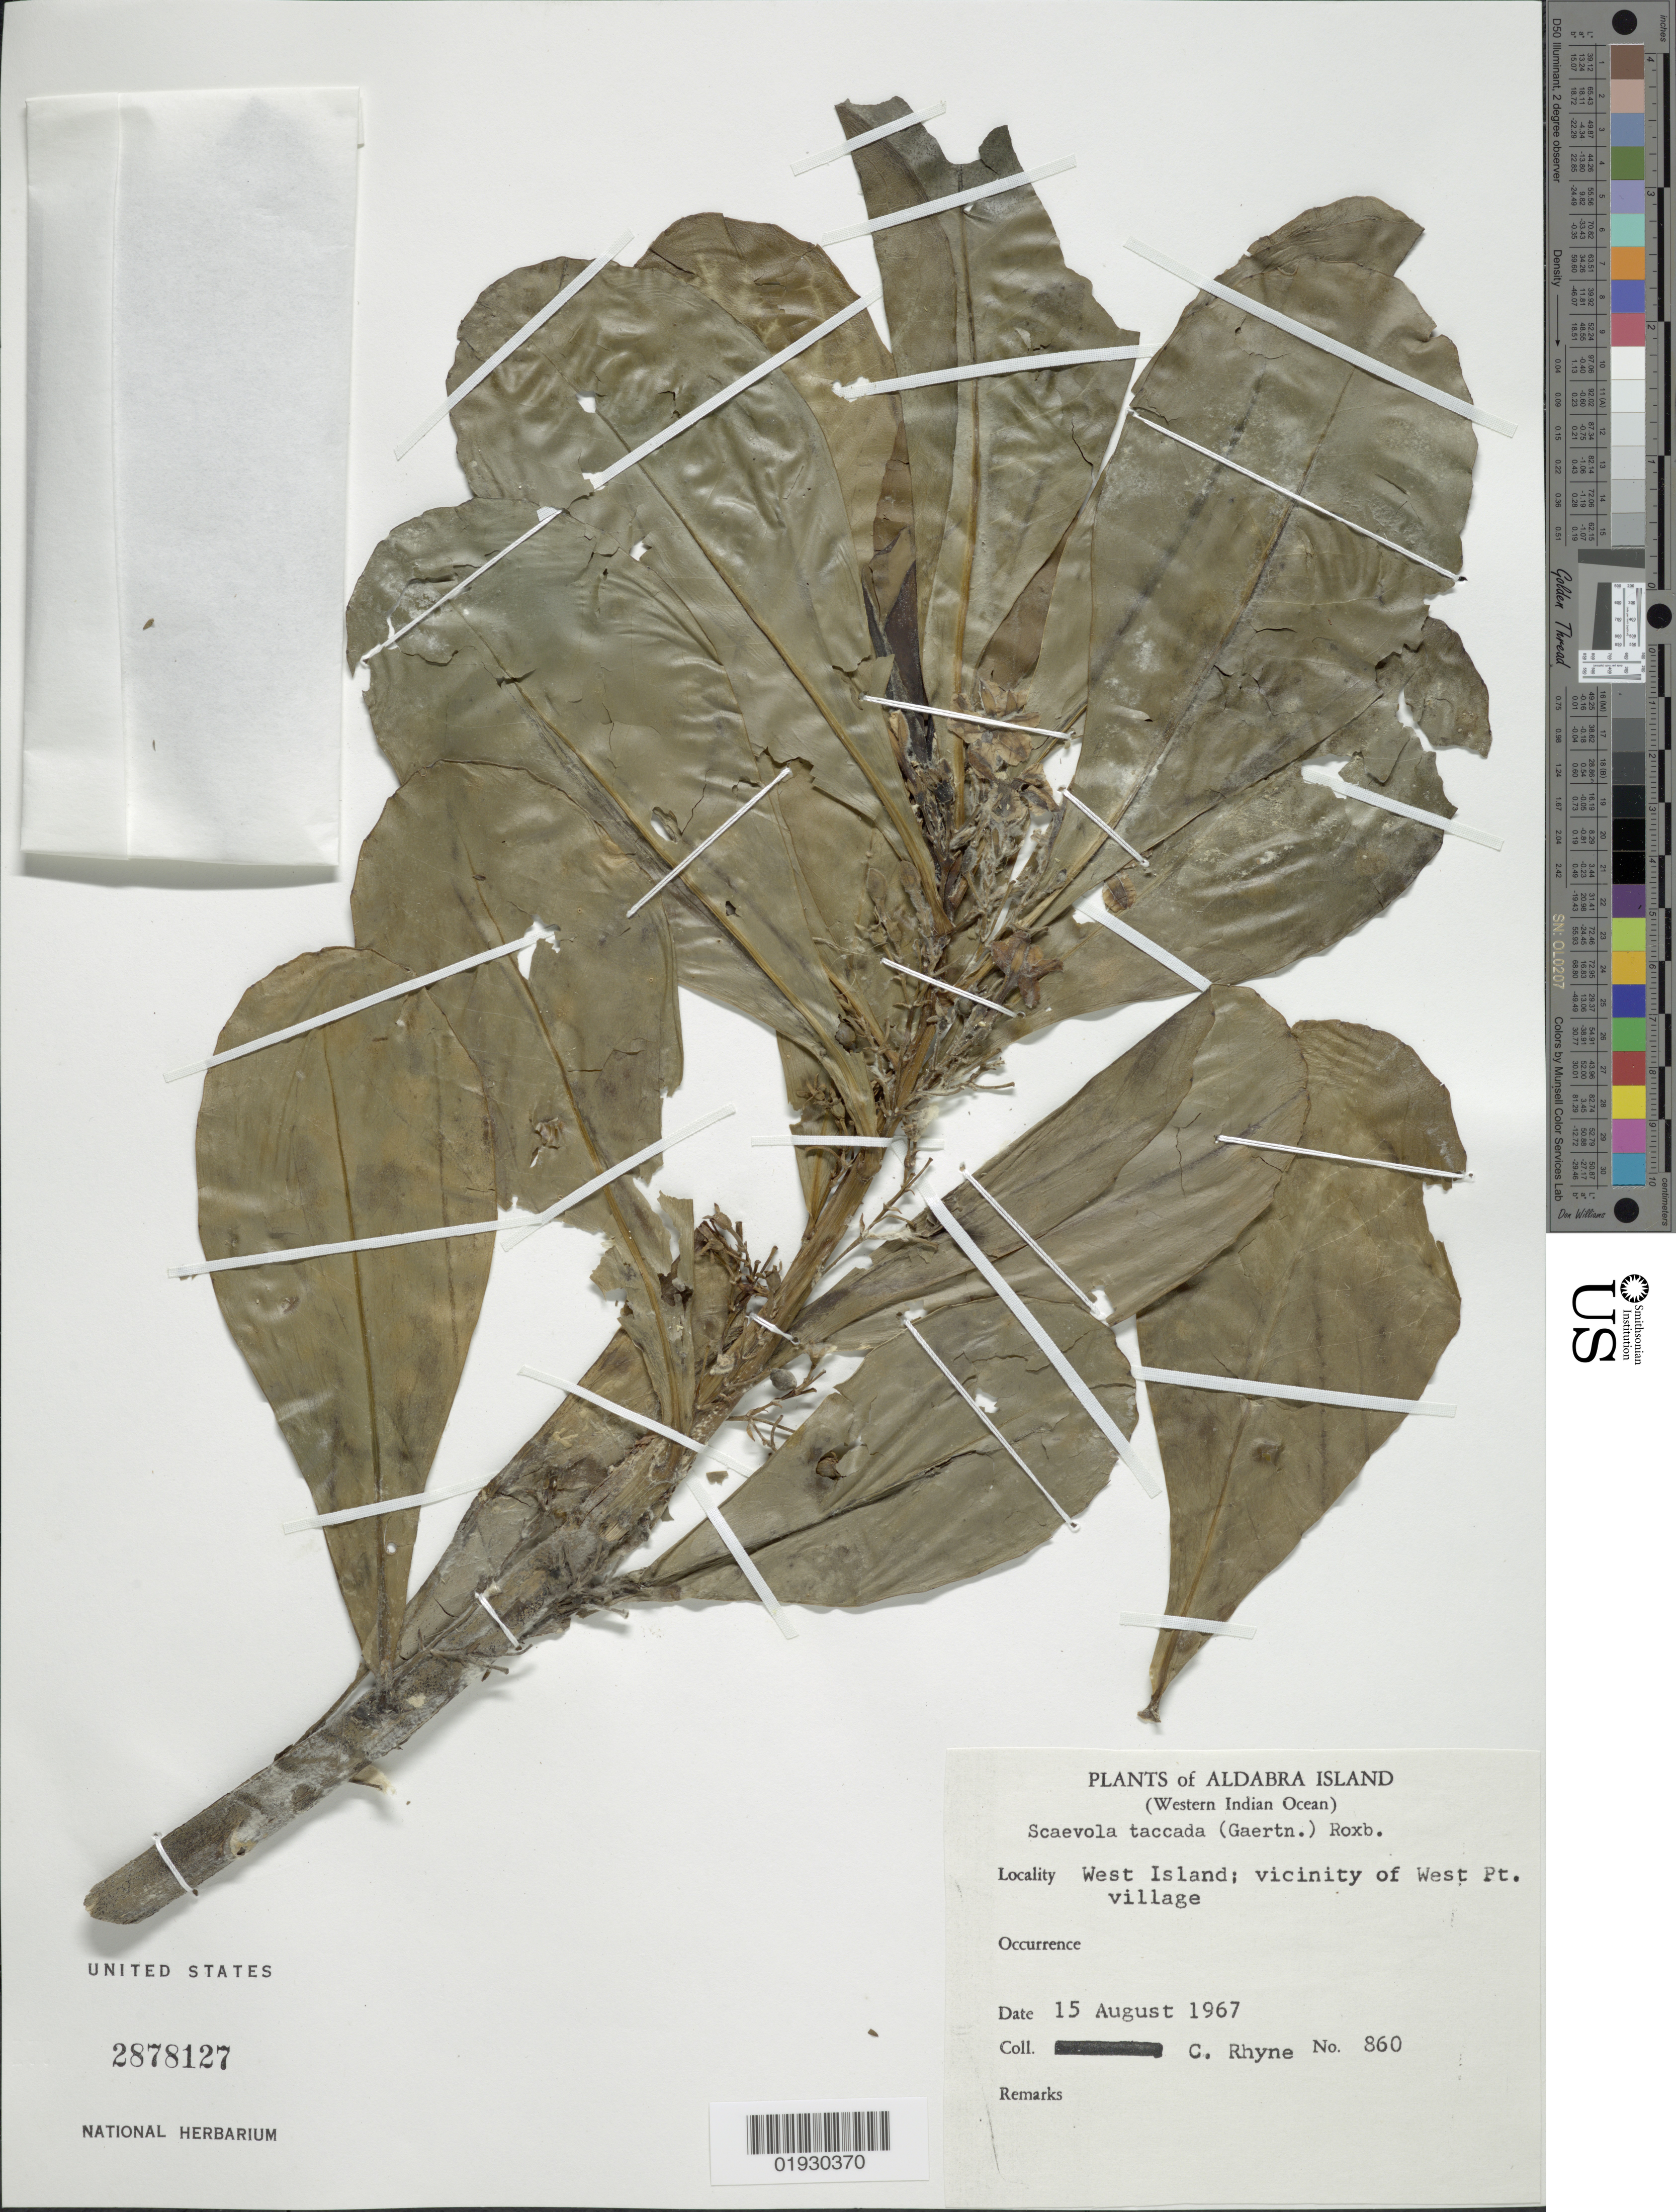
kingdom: Plantae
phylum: Tracheophyta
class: Magnoliopsida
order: Asterales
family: Goodeniaceae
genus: Scaevola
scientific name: Scaevola taccada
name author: (Gaertn.) Roxb.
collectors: C. Rhyne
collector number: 860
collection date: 1967-08-15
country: Seychelles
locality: Aldabra Island. (Western Indian Ocean). West Island; vicinity of West Pt. village.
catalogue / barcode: US 2878127